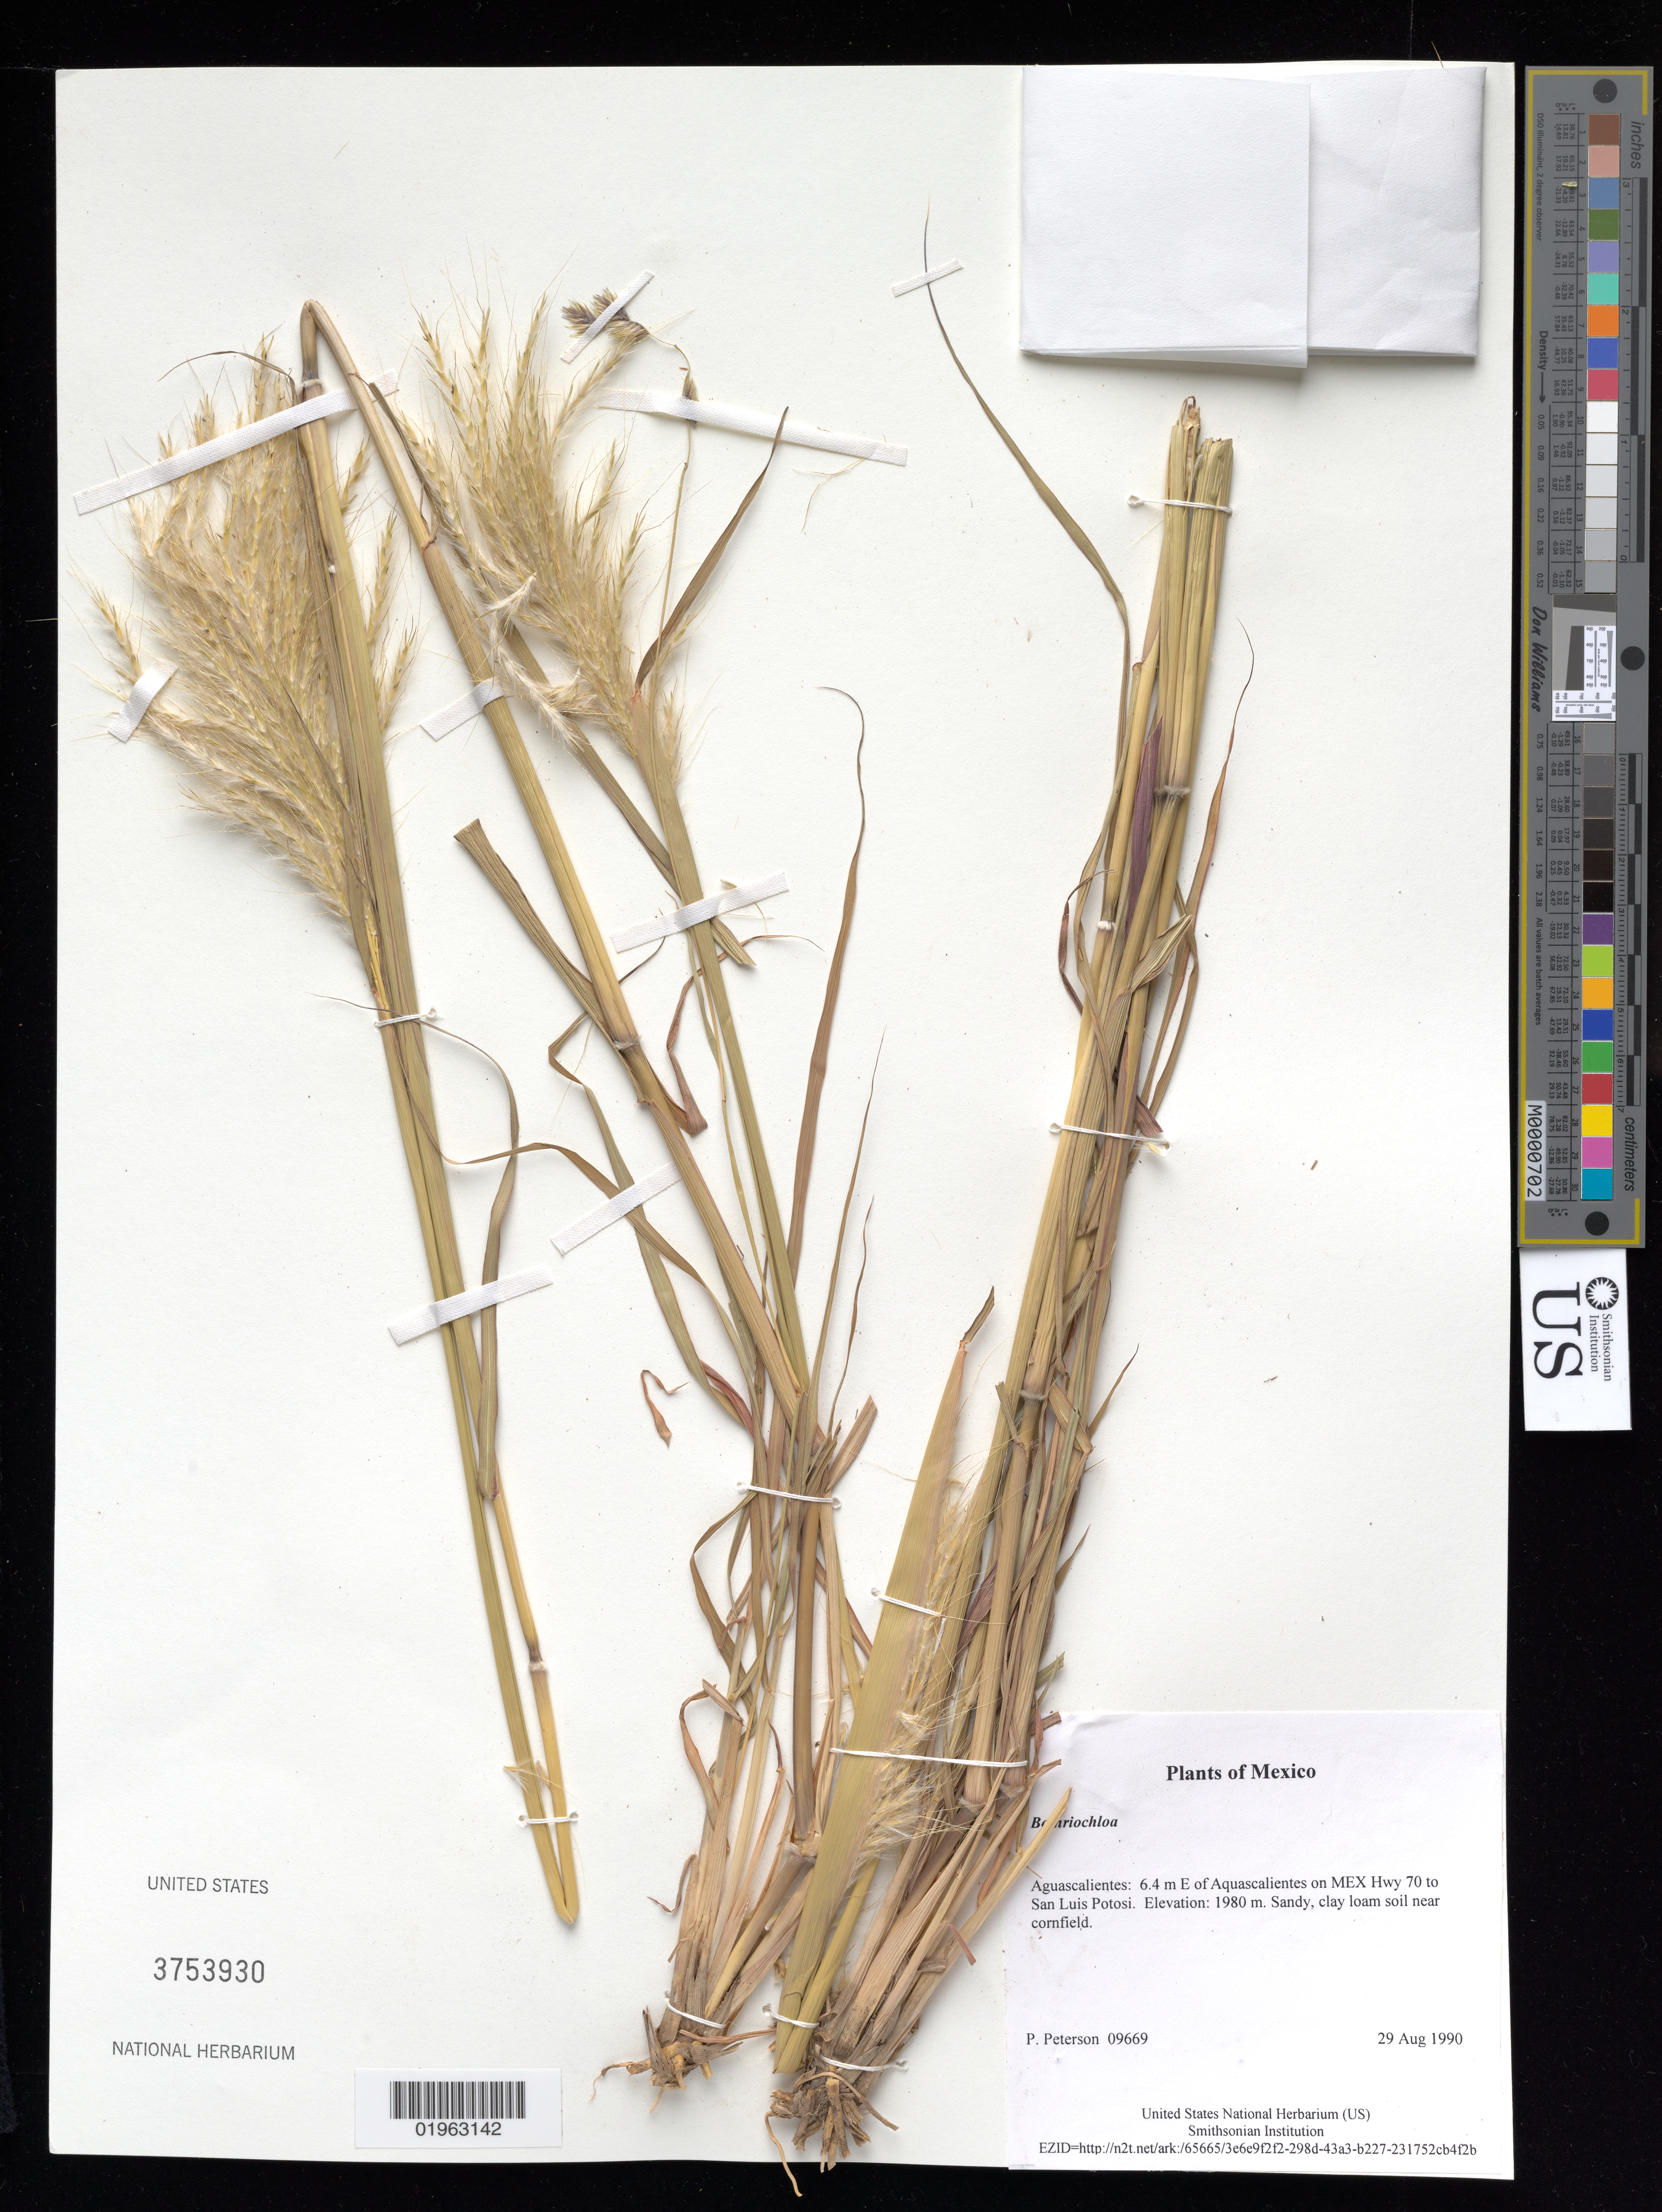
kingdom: Plantae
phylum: Tracheophyta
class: Liliopsida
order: Poales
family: Poaceae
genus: Bothriochloa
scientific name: Bothriochloa sp.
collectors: P. M. Peterson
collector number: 09669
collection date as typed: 29 Aug 1990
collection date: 1990-08-29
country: Mexico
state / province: Aguascalientes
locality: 6.4 m E of Aquascalientes on MEX Hwy 70 to San Luis Potosi.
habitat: Sandy, clay loam soil near cornfield.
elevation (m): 1980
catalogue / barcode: US 3753930